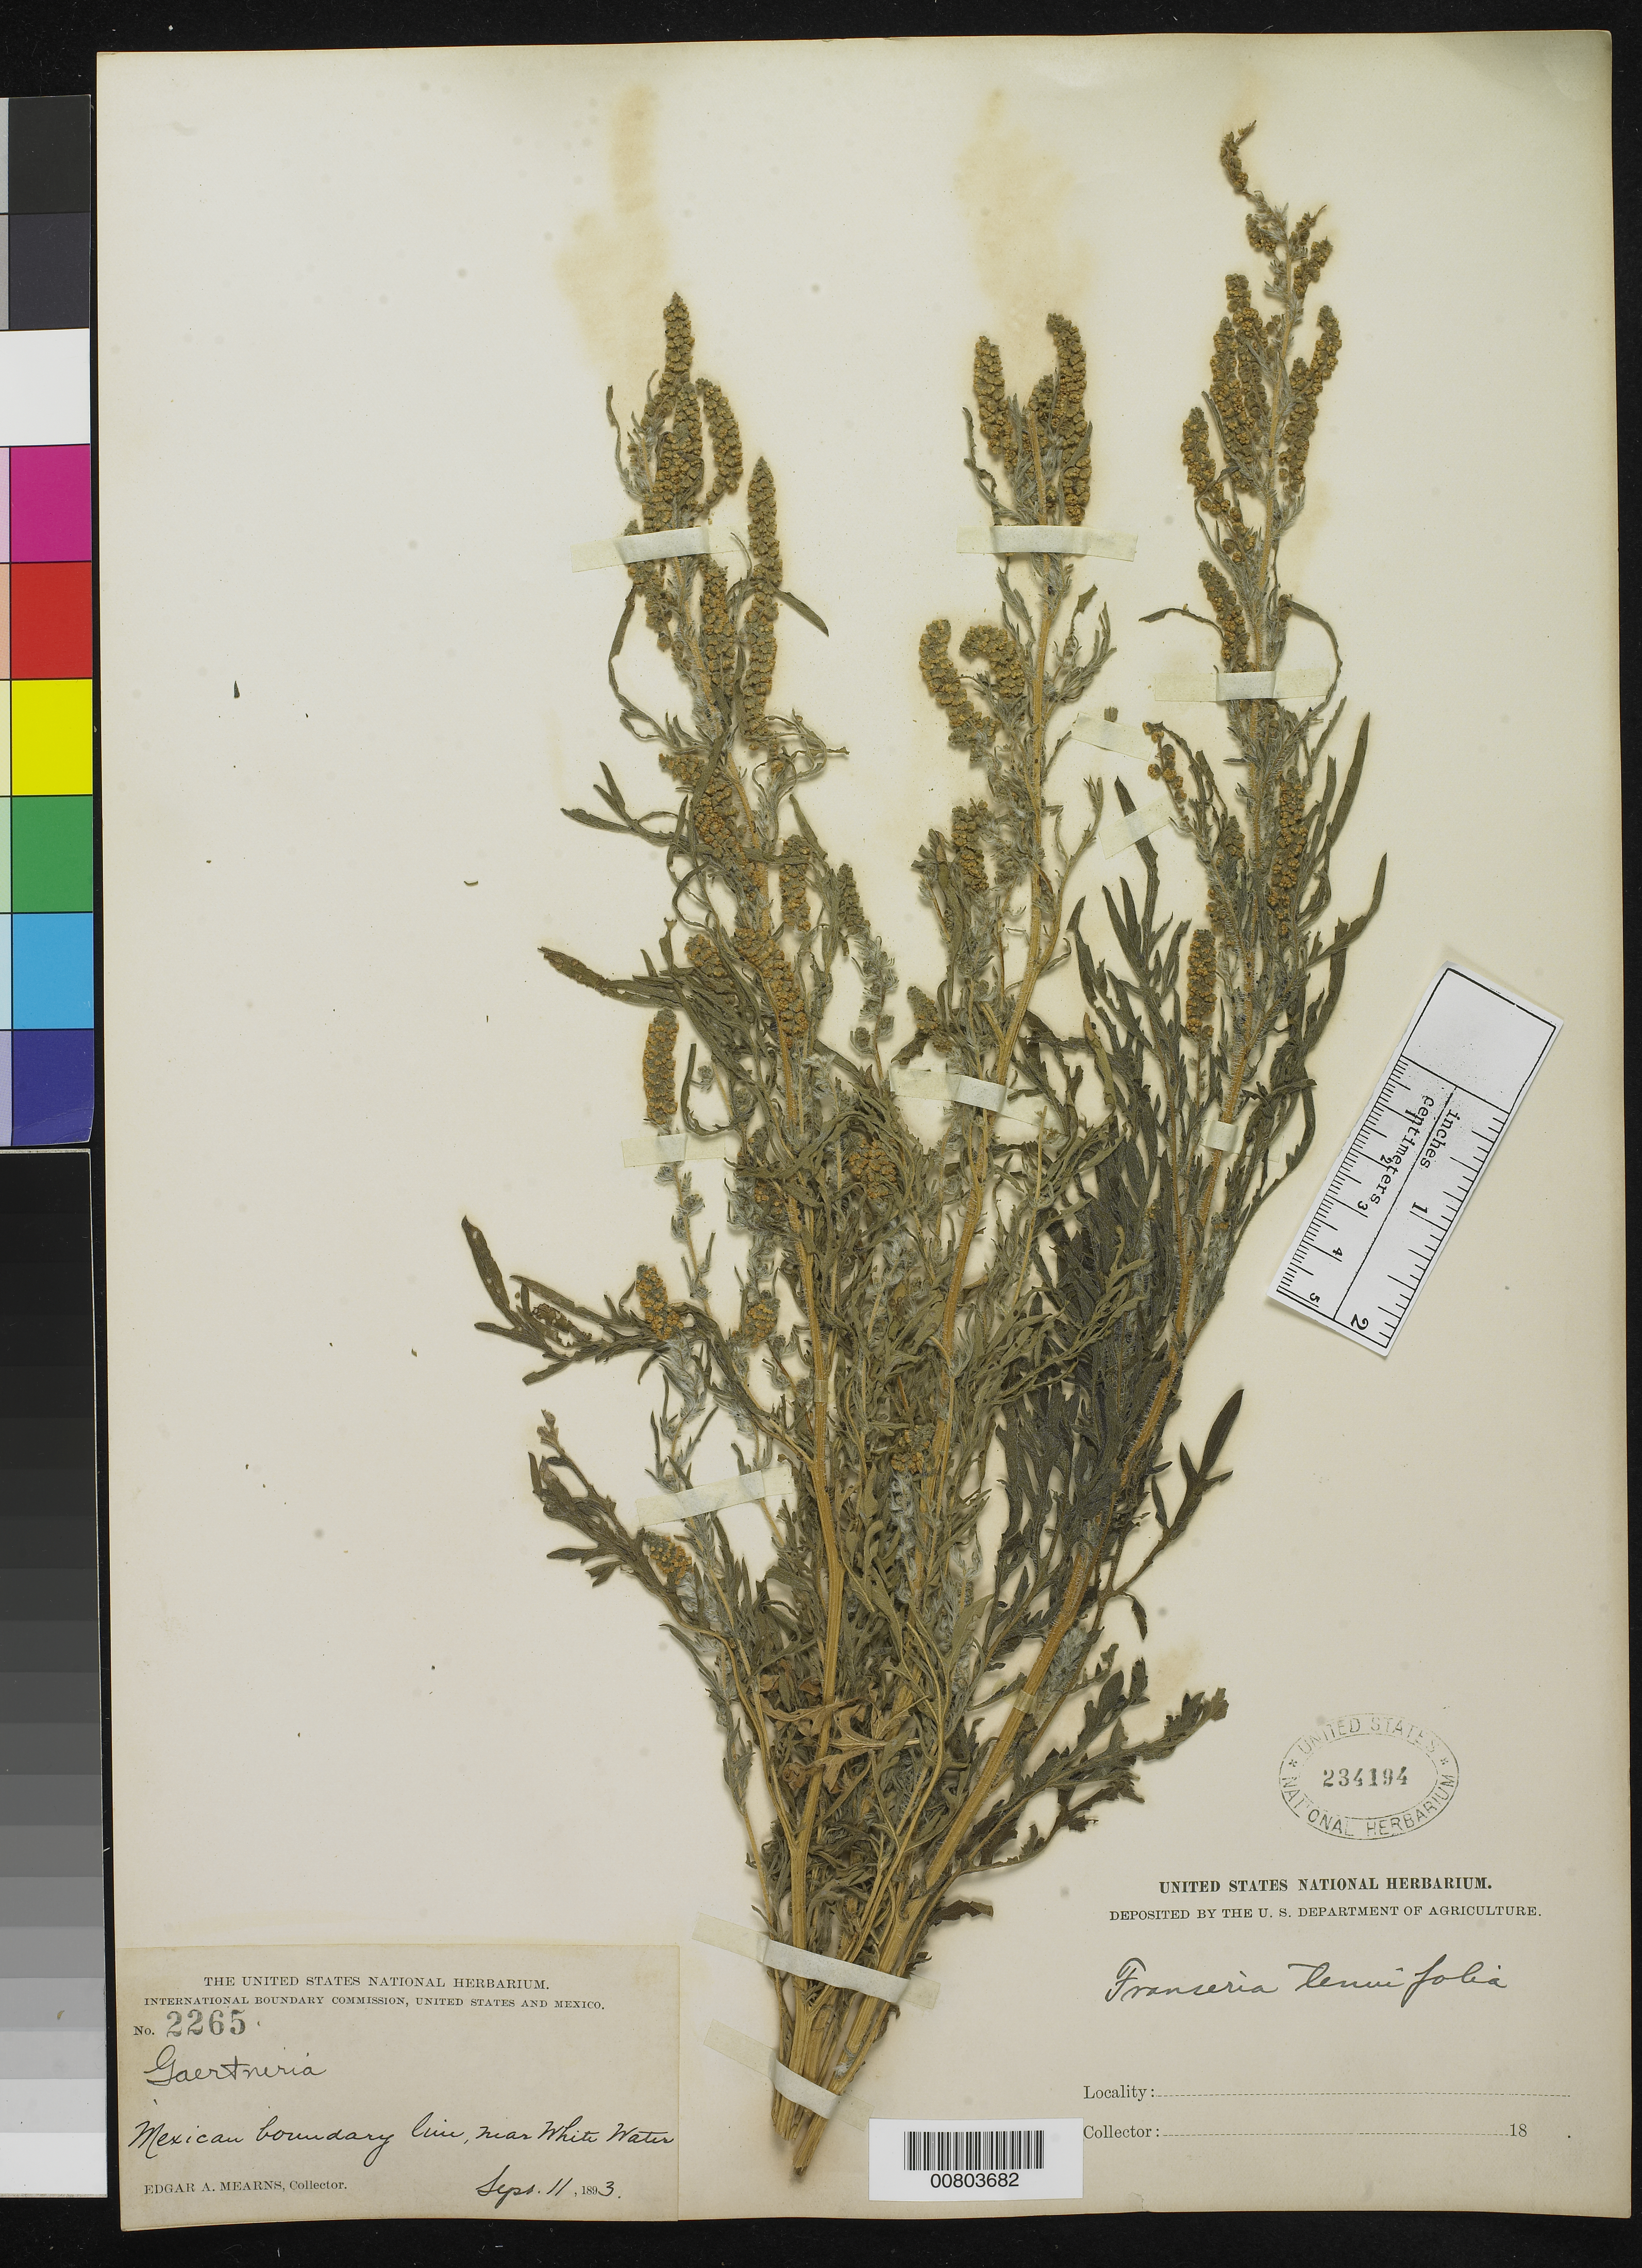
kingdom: Plantae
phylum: Tracheophyta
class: Magnoliopsida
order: Asterales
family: Asteraceae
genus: Franseria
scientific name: Franseria tenuifolia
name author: Harv. & A. Gray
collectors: E. A. Mearns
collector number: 2265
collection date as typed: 11 Sep 1893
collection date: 1893-09-11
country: Mexico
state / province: Chihuahua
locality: Mexican boudary line, near White Water.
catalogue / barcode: US 234194